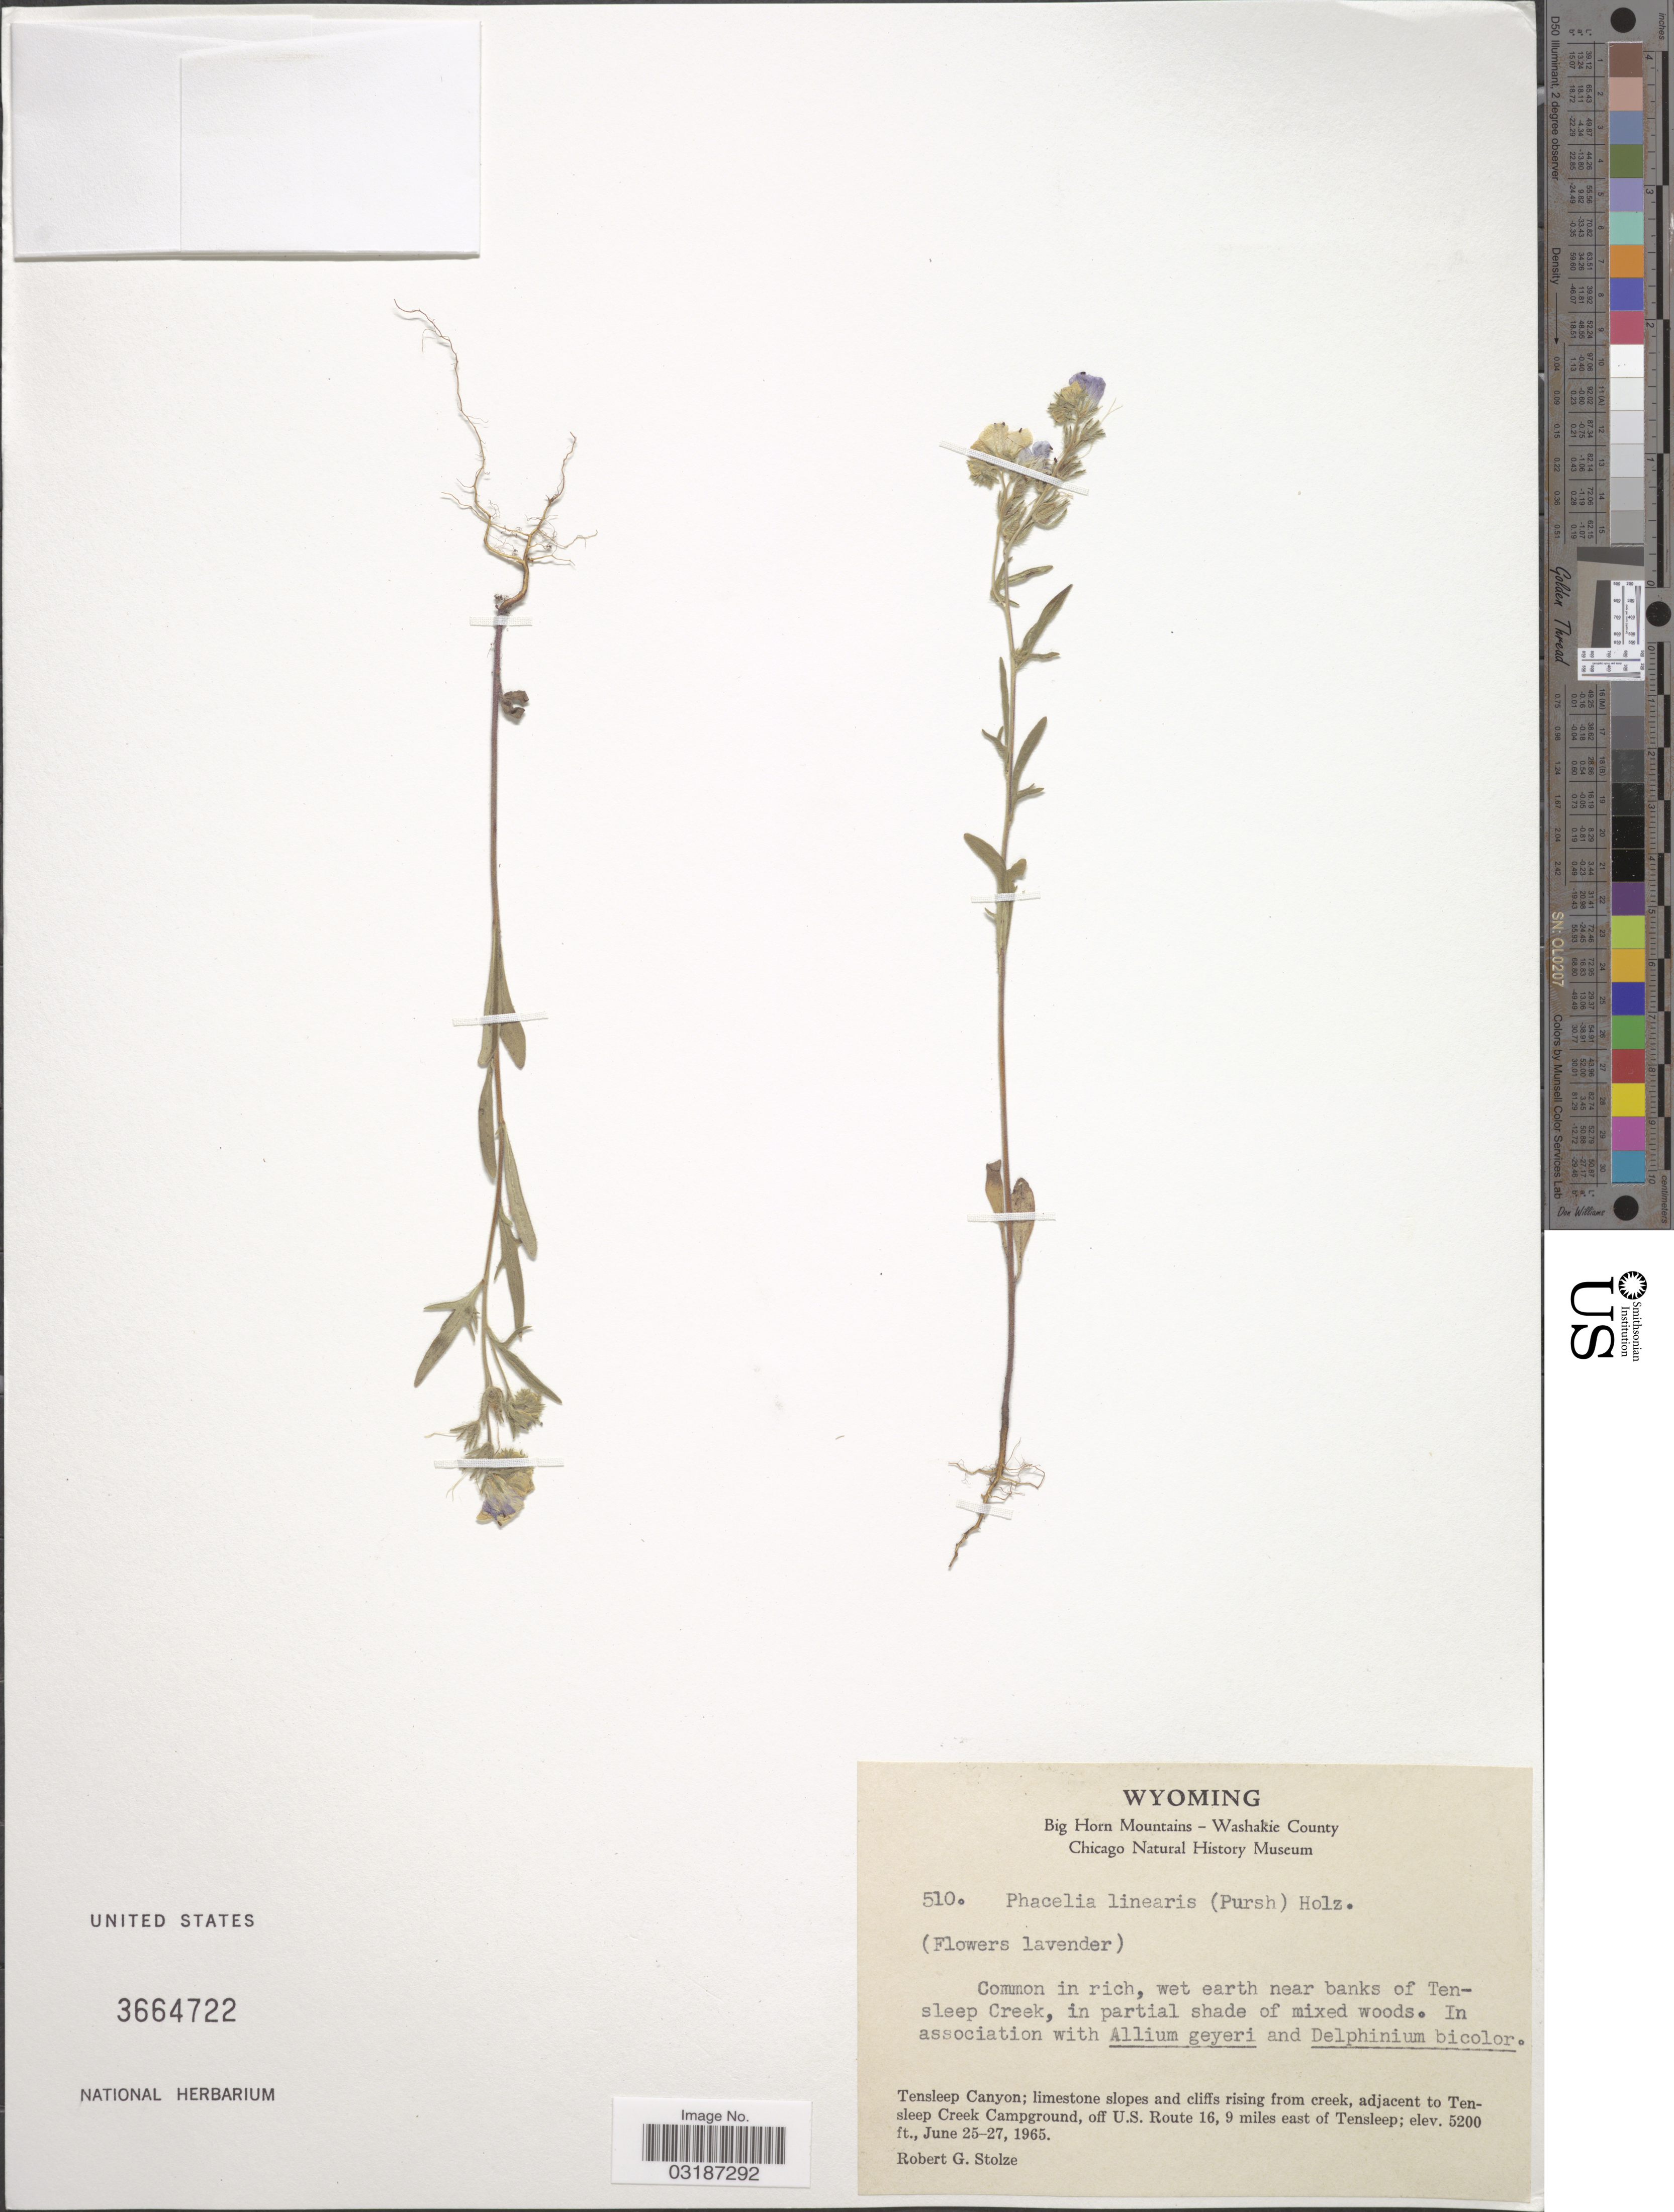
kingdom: Plantae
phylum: Tracheophyta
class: Magnoliopsida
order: Boraginales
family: Hydrophyllaceae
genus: Phacelia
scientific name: Phacelia linearis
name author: (Pursh) Holz.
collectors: R. G. Stolze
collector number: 510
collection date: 1965-06-25/1965-06-27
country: United States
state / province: Wyoming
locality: Big Horn Mountains - Washakie County. Common in rich, wet earth near banks of Tensleep Creek, in partial shade of mixed woods. Tensleep Canyon; limestone slopes and cliffs rising from creek, adjacent to Tensleep Creek Campground, off U.S. Route 16, 9 miles east of Tensleep.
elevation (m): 1585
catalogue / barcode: US 3664722